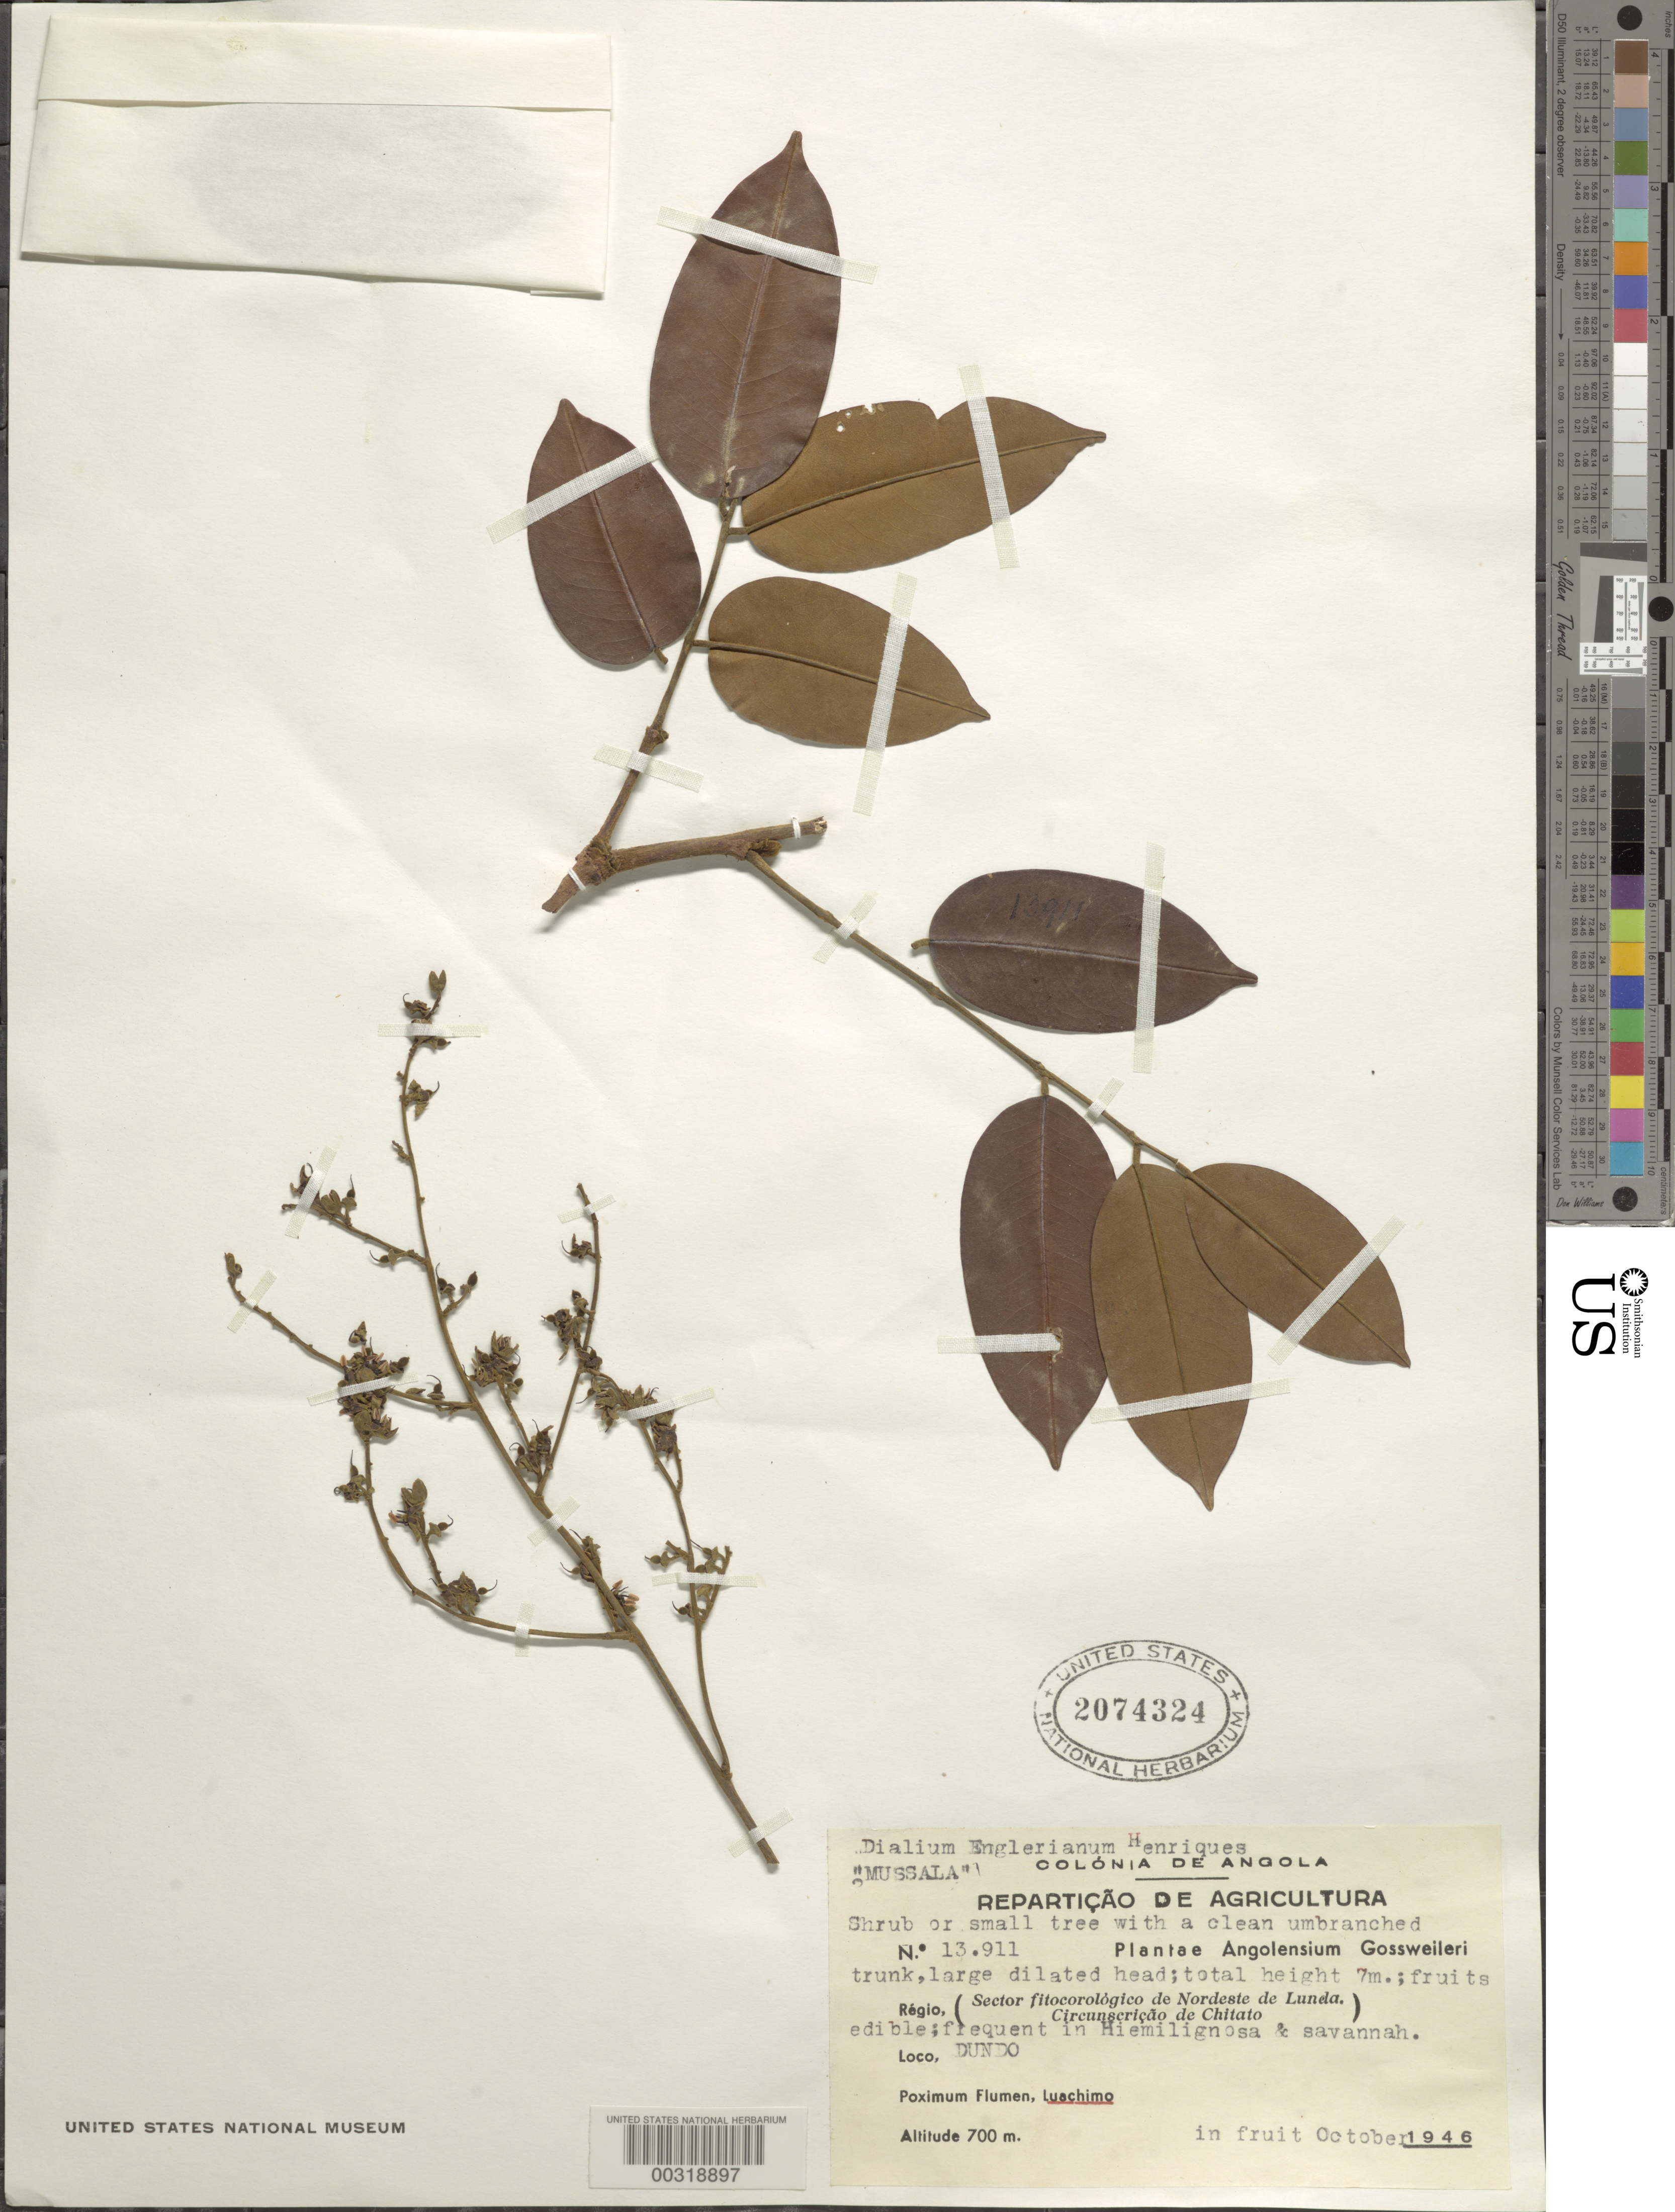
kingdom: Plantae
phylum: Tracheophyta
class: Magnoliopsida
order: Fabales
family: Fabaceae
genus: Dialium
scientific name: Dialium englerianum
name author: Henriq.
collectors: F. Gossweiler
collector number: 13911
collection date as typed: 1948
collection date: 1948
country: Angola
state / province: Lunda Norte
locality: Dundo; nearest river Luachimo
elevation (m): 700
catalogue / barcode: US 2074324